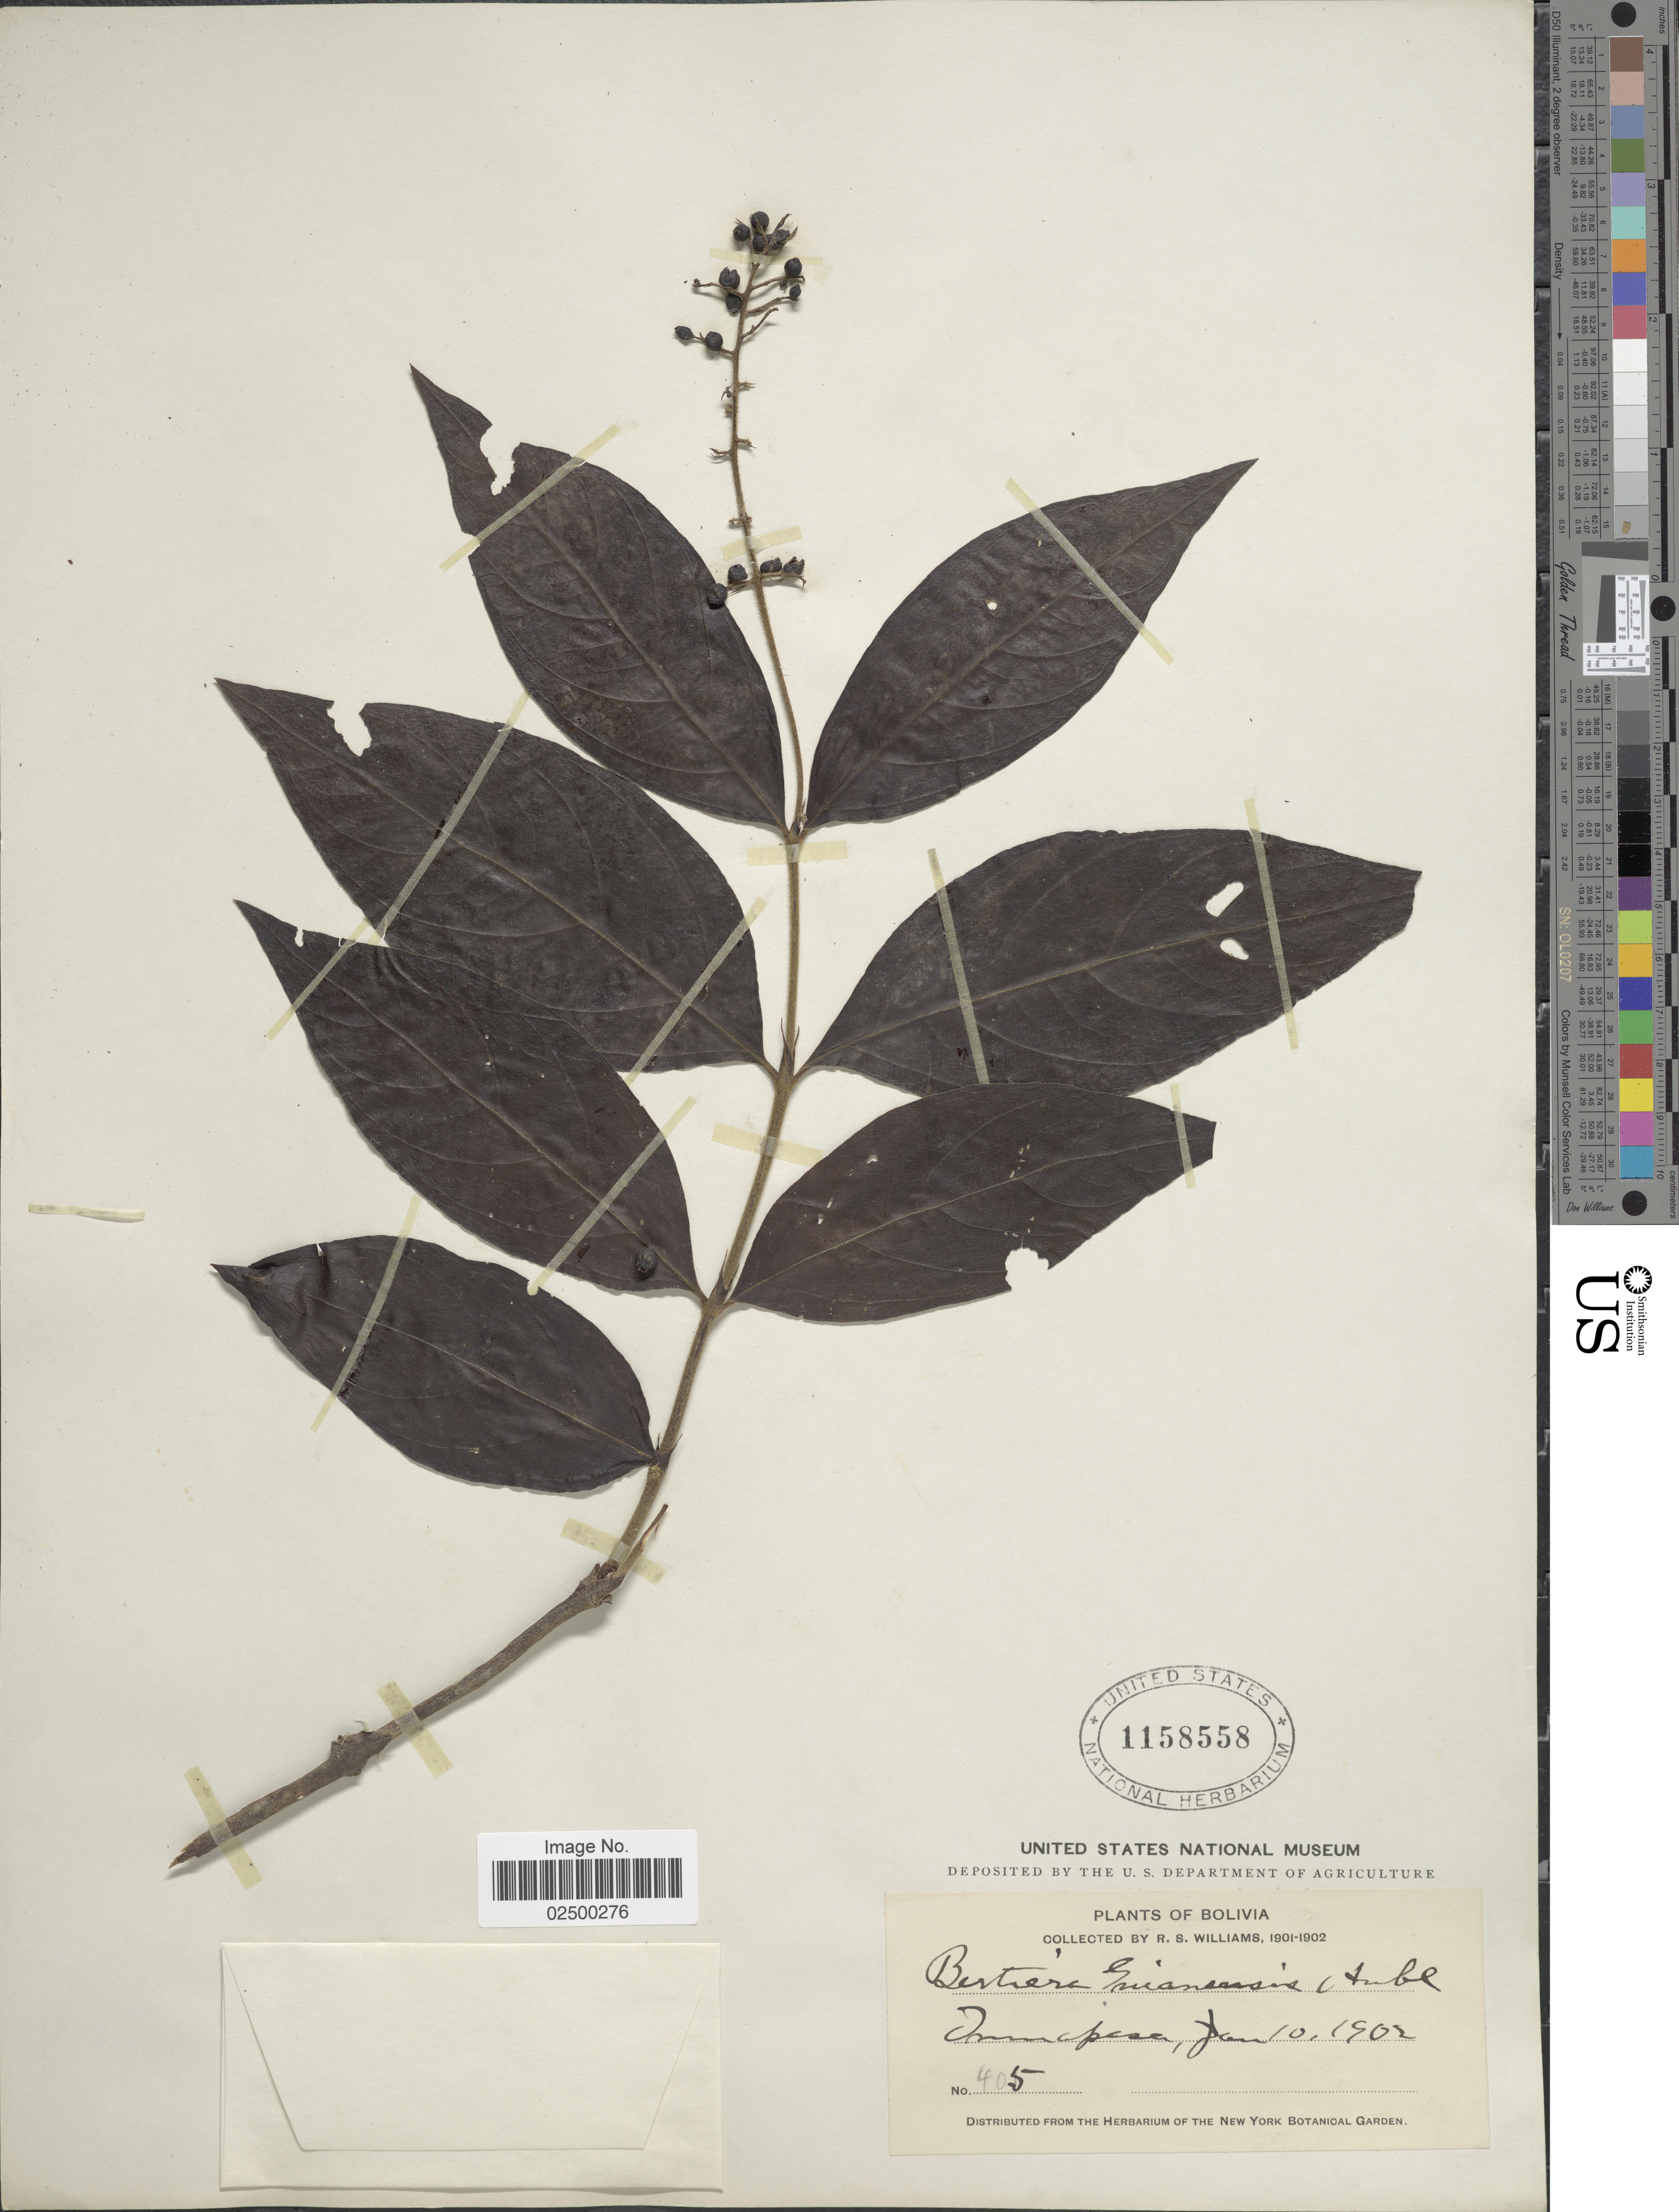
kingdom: Plantae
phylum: Tracheophyta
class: Magnoliopsida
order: Gentianales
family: Rubiaceae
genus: Bertiera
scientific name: Bertiera guianensis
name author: Aubl.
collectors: R. S. Williams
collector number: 405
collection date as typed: Jan. 10, 1902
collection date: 1902-01-10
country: Bolivia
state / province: La Paz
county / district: Iturralde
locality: Tumupasa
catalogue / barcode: US 1158558